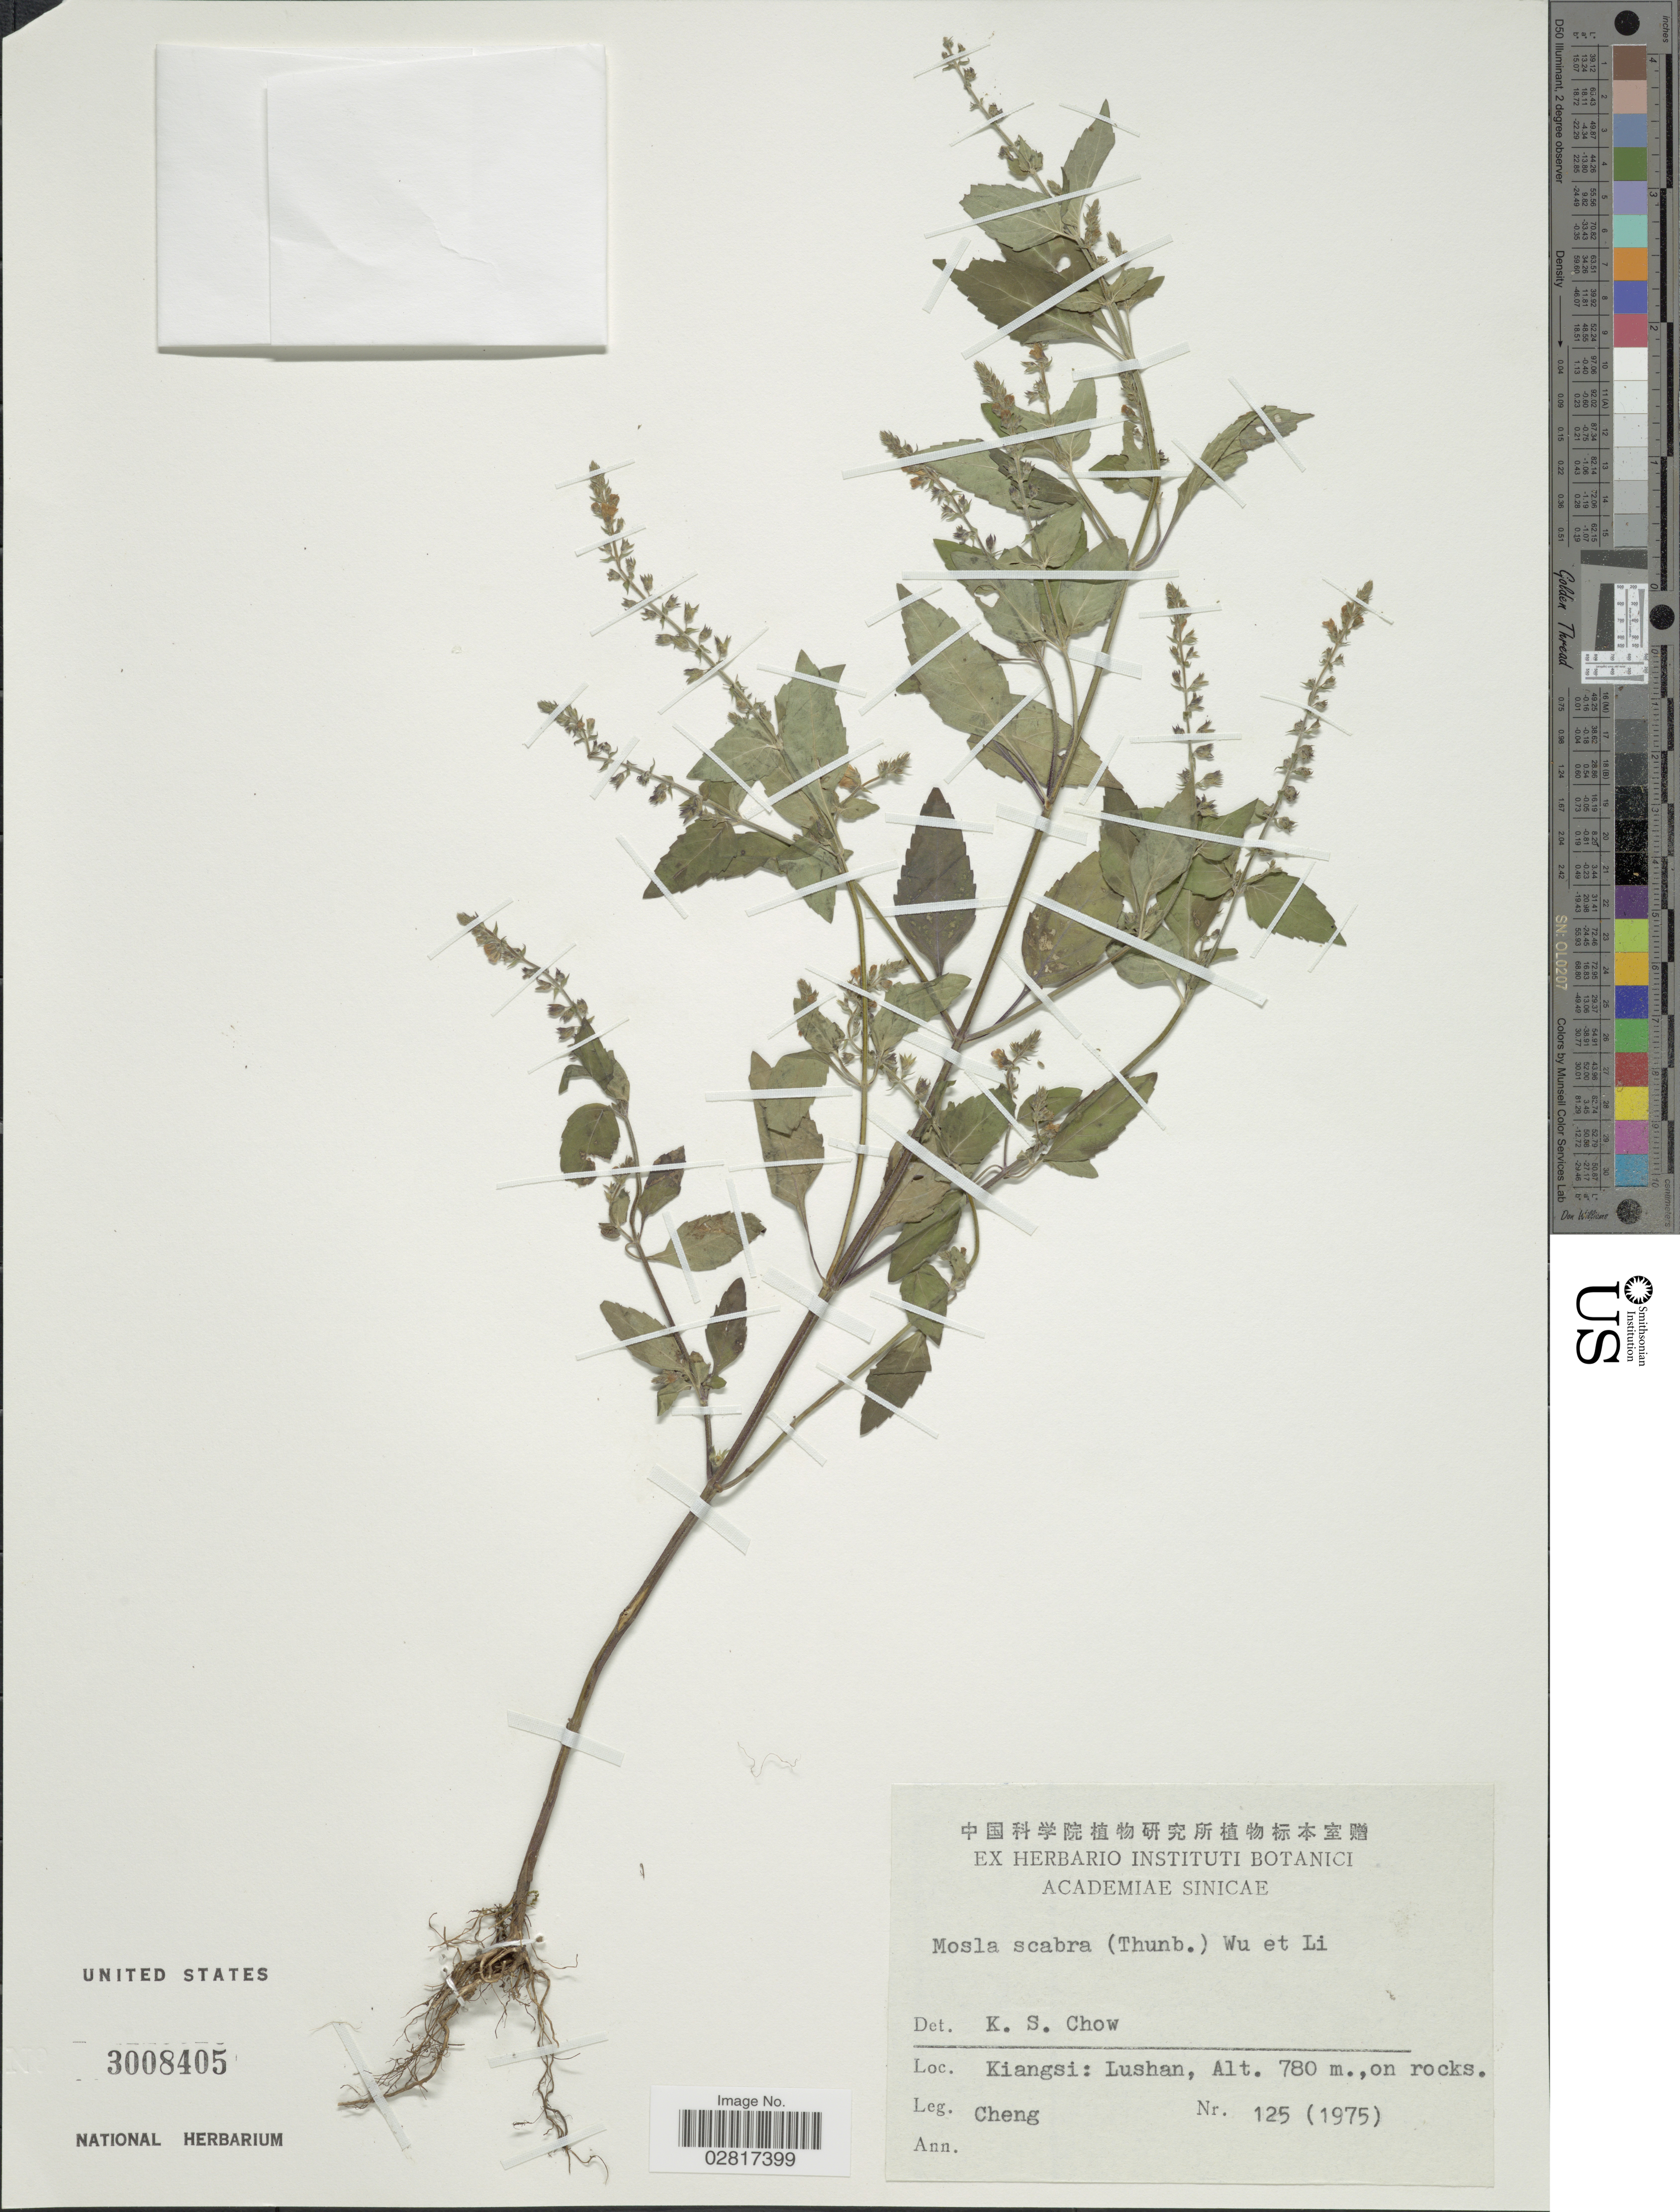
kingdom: Plantae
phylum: Tracheophyta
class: Magnoliopsida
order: Lamiales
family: Lamiaceae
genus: Mosla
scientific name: Mosla lanceolata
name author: (Benth.) Maxim.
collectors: -. Cheng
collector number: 125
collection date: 1975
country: China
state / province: Jiangxi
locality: Kiangsi: Lushan.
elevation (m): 780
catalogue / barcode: US 3008405